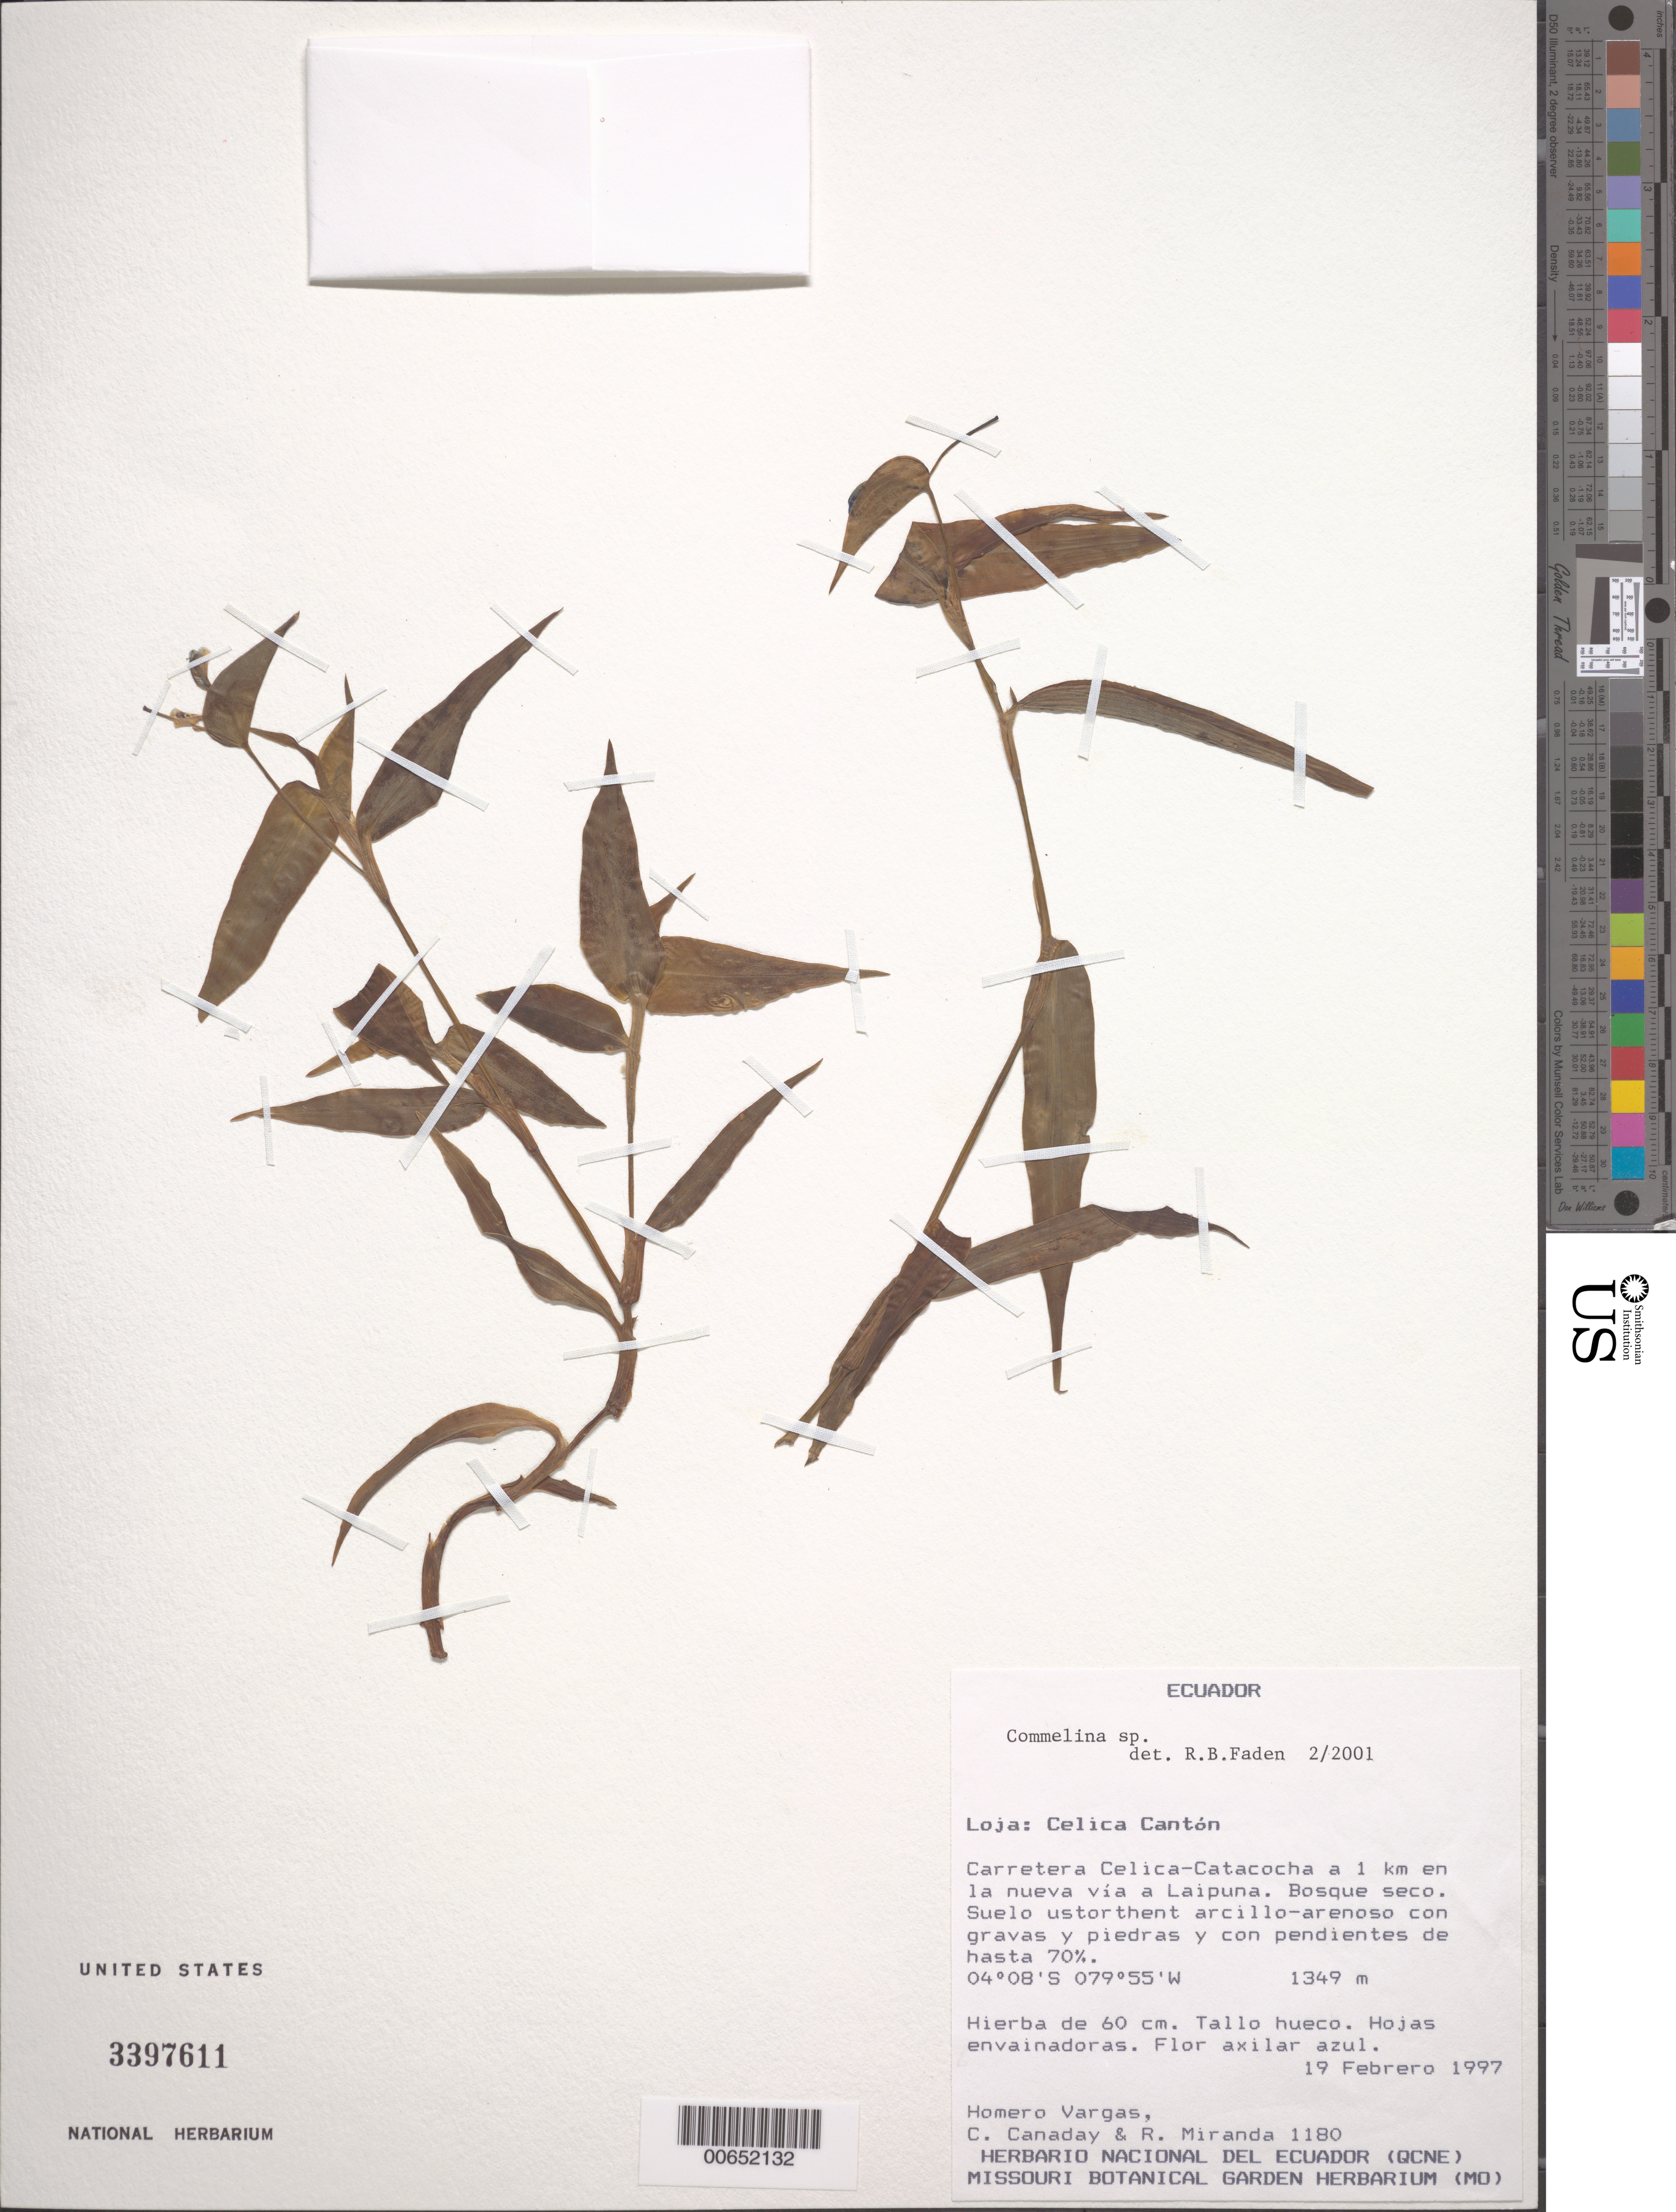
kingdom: Plantae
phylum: Tracheophyta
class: Liliopsida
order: Commelinales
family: Commelinaceae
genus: Commelina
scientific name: Commelina sp.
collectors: H. Vargas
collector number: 1180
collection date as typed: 19 Feb 1997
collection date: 1997-02-19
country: Ecuador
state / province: Loja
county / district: Celica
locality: Celica Canton, Carretera Celica-catacocha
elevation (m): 1349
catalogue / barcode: US 3397611